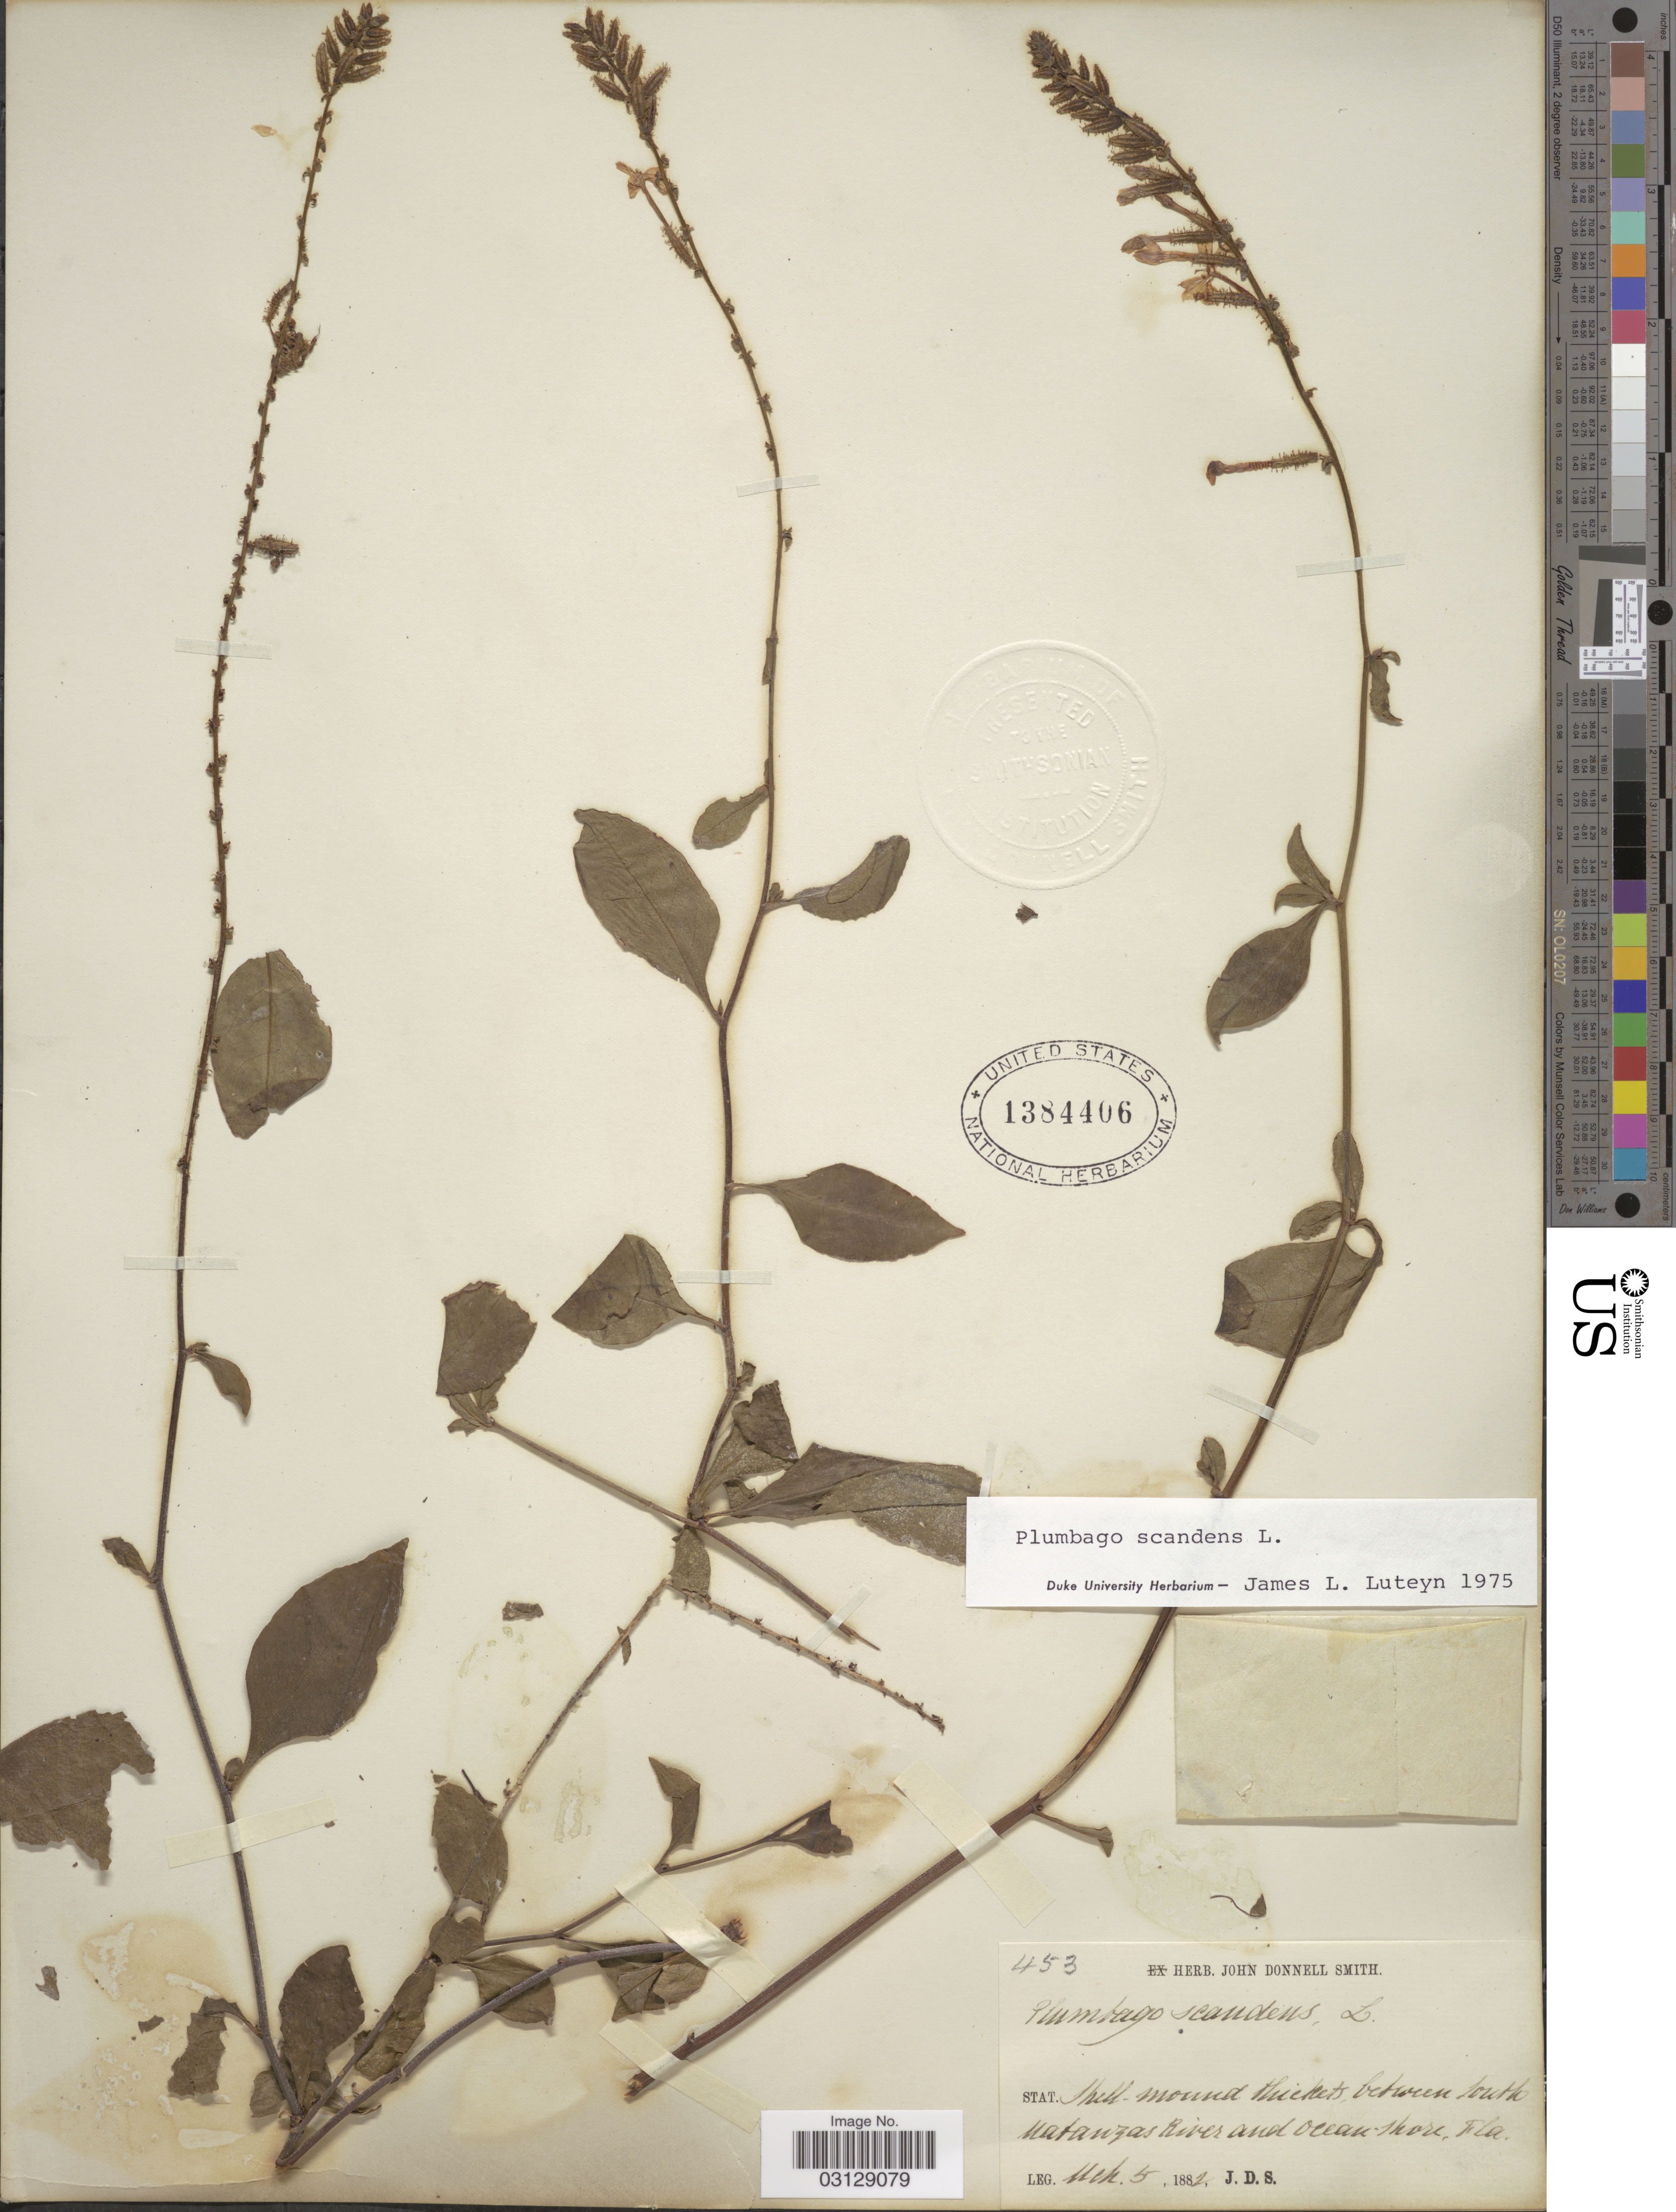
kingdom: Plantae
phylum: Tracheophyta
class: Magnoliopsida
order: Caryophyllales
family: Plumbaginaceae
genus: Plumbago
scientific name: Plumbago scandens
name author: L.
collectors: J. Donnell Smith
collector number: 453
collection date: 1882-03-05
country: United States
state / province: Florida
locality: Stat. Shell-mound thickets, between South Matanzas River and ocean-shore, Fla.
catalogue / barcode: US 1384406